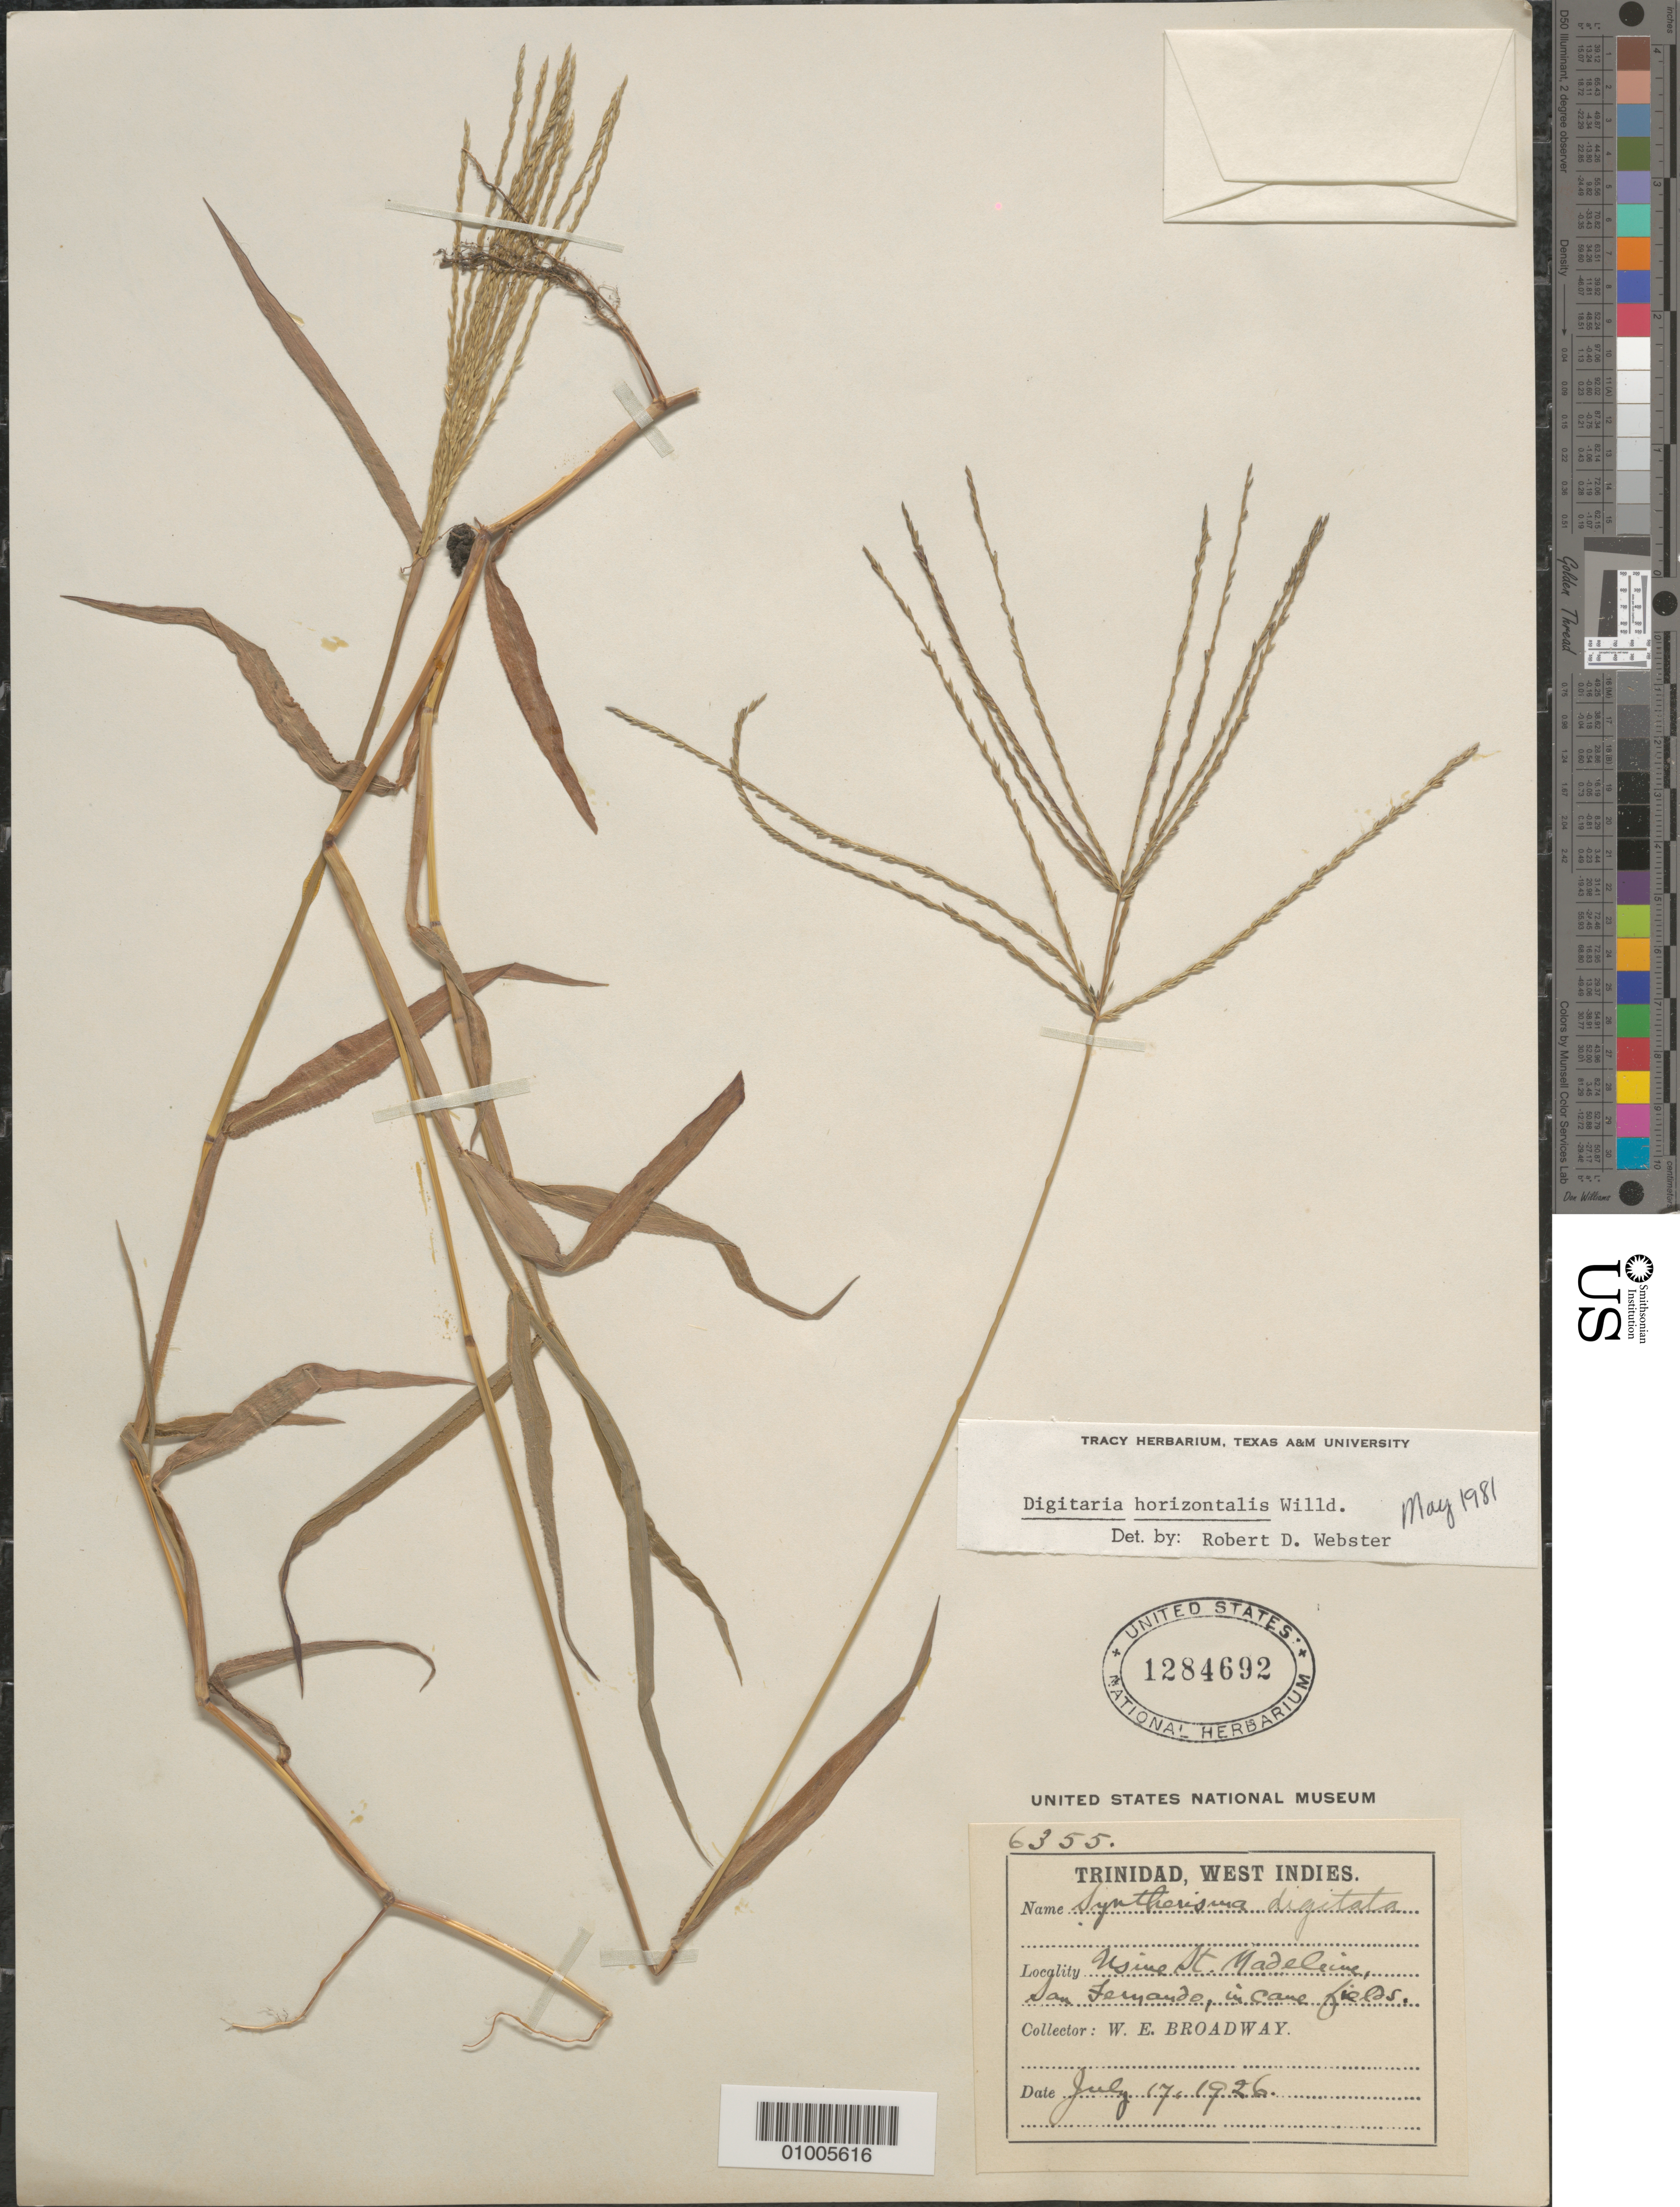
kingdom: Plantae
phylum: Tracheophyta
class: Liliopsida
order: Poales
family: Poaceae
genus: Digitaria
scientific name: Digitaria horizontalis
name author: Willd.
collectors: W. E. Broadway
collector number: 6355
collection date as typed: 17 Jul 1926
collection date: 1926-07-17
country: Trinidad and Tobago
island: Trinidad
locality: St. Madeleine, San Fernando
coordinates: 0 N, 0 E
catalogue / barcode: US 1284692